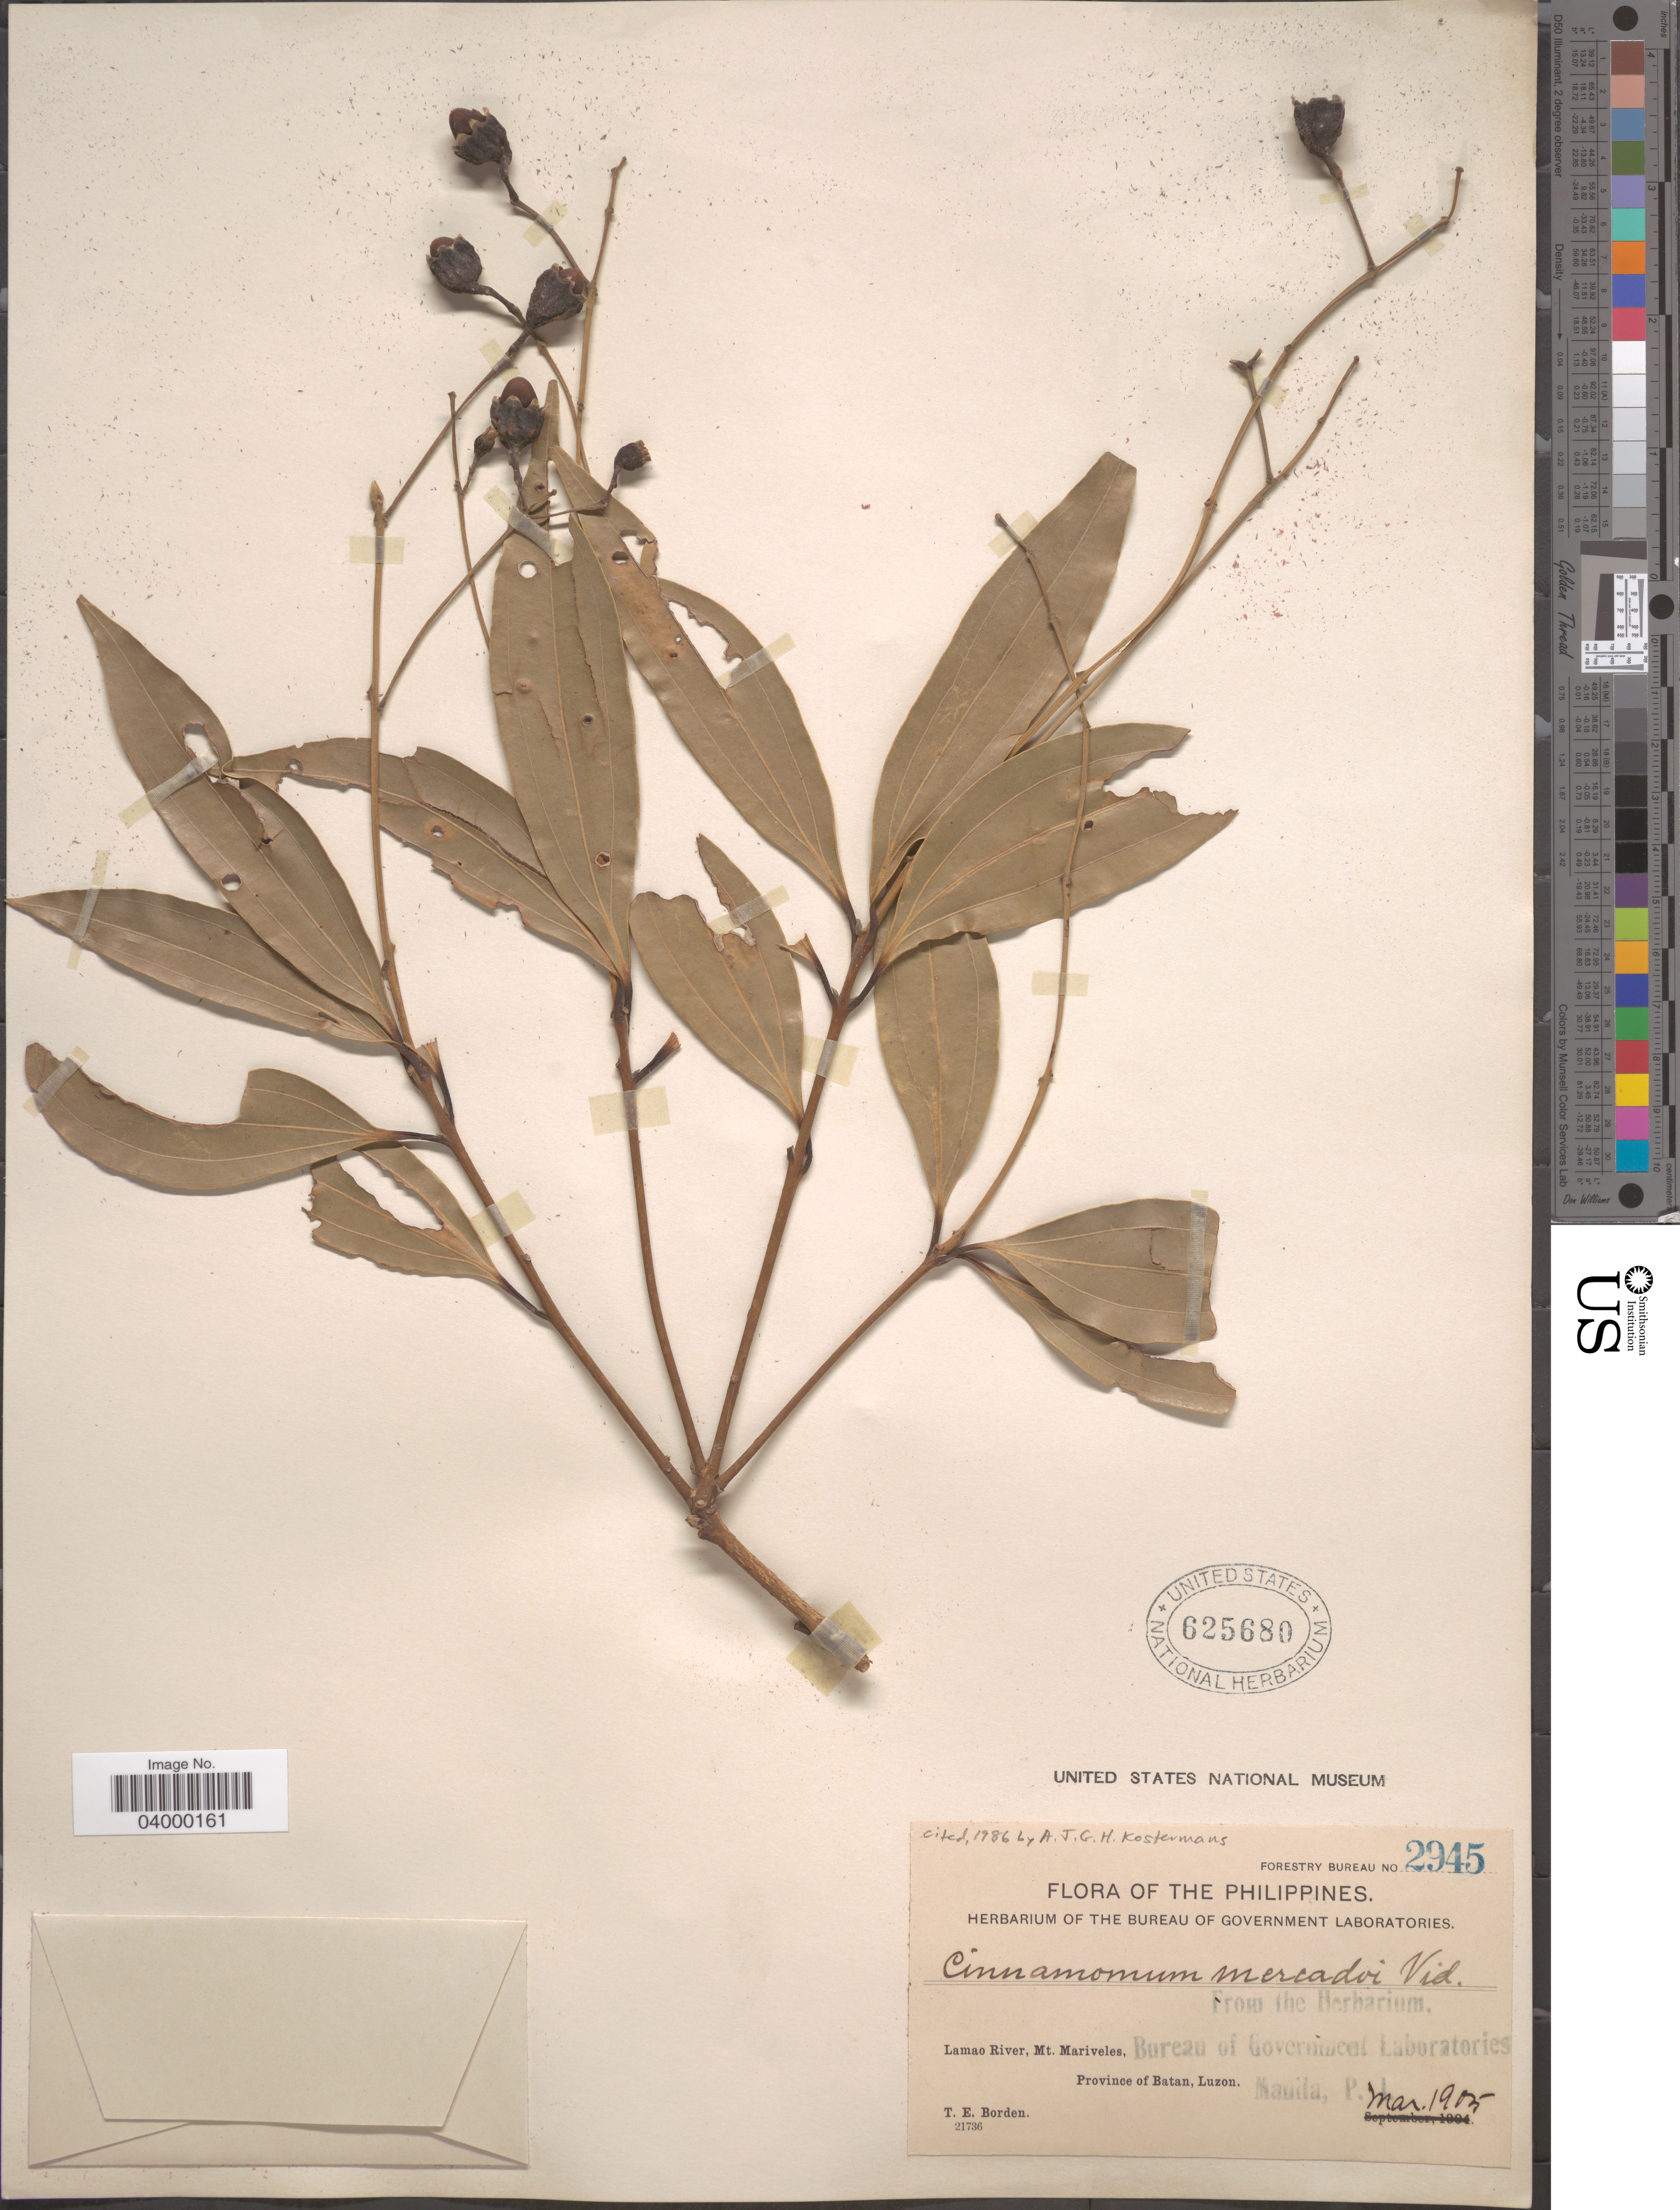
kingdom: Plantae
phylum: Tracheophyta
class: Magnoliopsida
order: Laurales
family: Lauraceae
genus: Cinnamomum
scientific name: Cinnamomum mercadoi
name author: Vidal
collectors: T. E. Borden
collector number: Forestry Bureau 2945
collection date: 1905-03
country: Philippines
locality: Lamao River, Mt. Mariveles, Province of Bataan, Luzon.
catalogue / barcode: US 625680